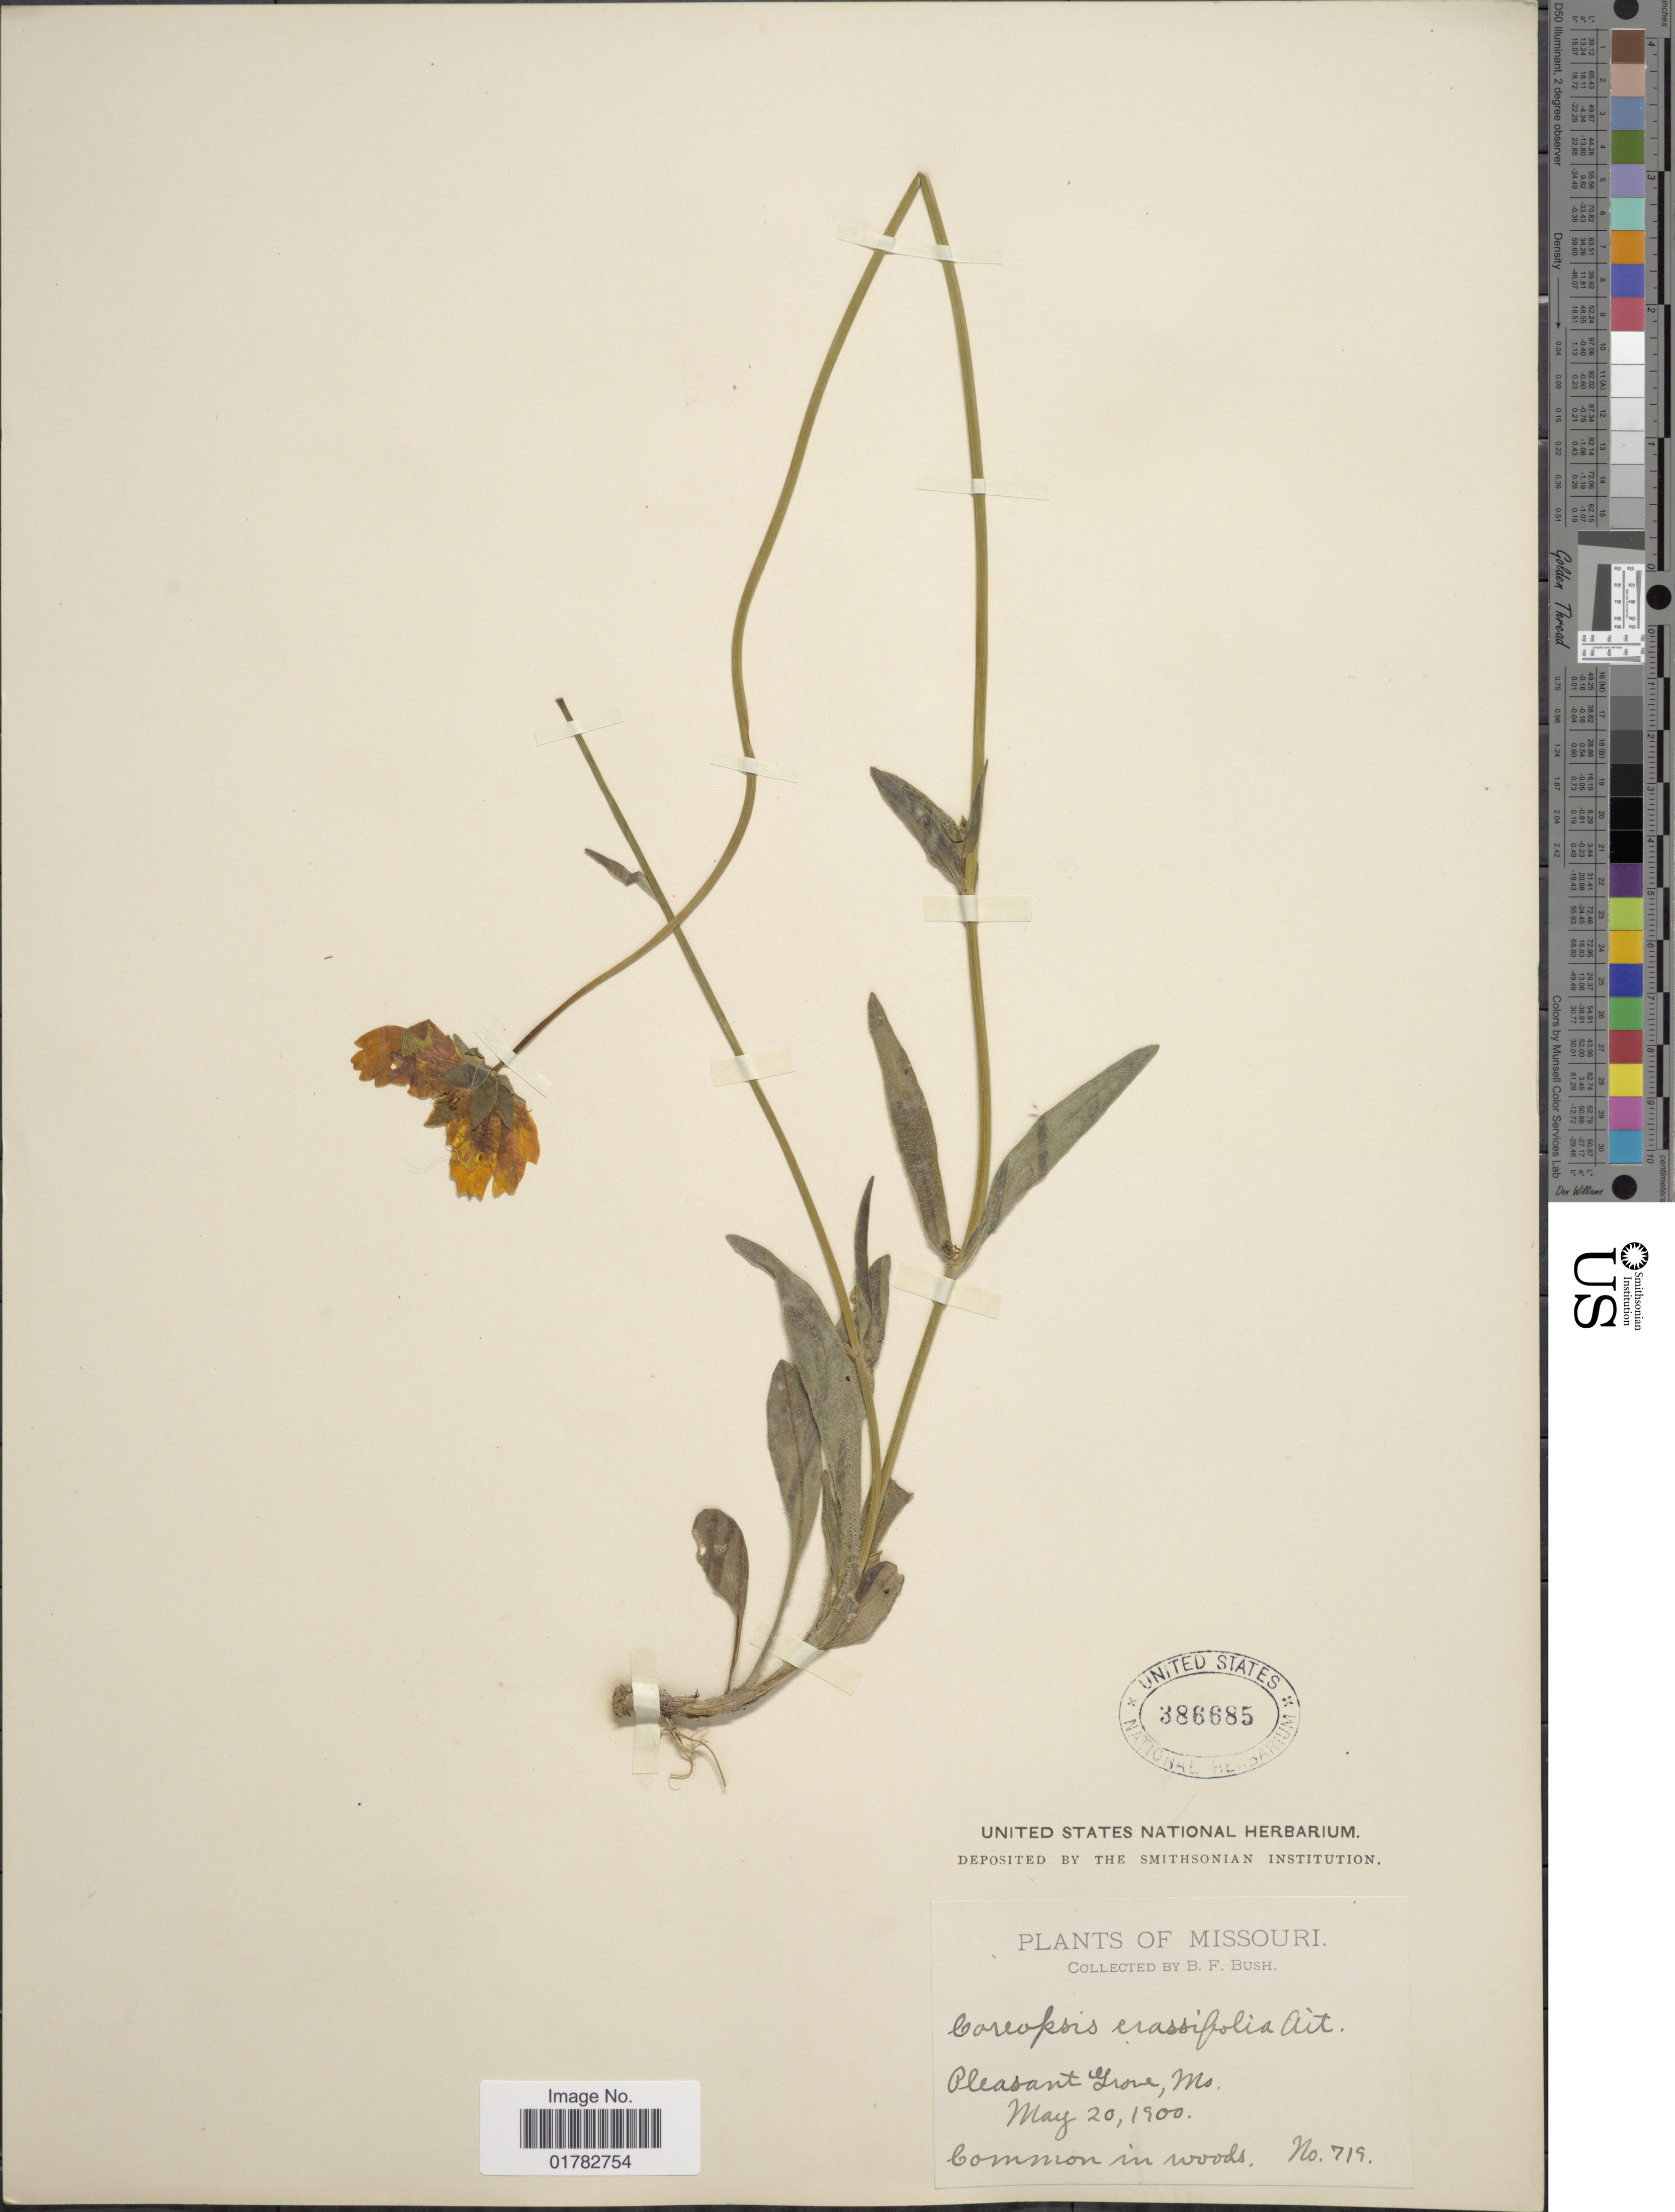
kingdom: Plantae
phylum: Tracheophyta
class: Magnoliopsida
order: Asterales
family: Asteraceae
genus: Coreopsis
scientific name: Coreopsis lanceolata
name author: L.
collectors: B. F. Bush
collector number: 719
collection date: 1900-05-20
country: United States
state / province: Missouri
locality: Pleasant Grove, common in woods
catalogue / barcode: US 386685